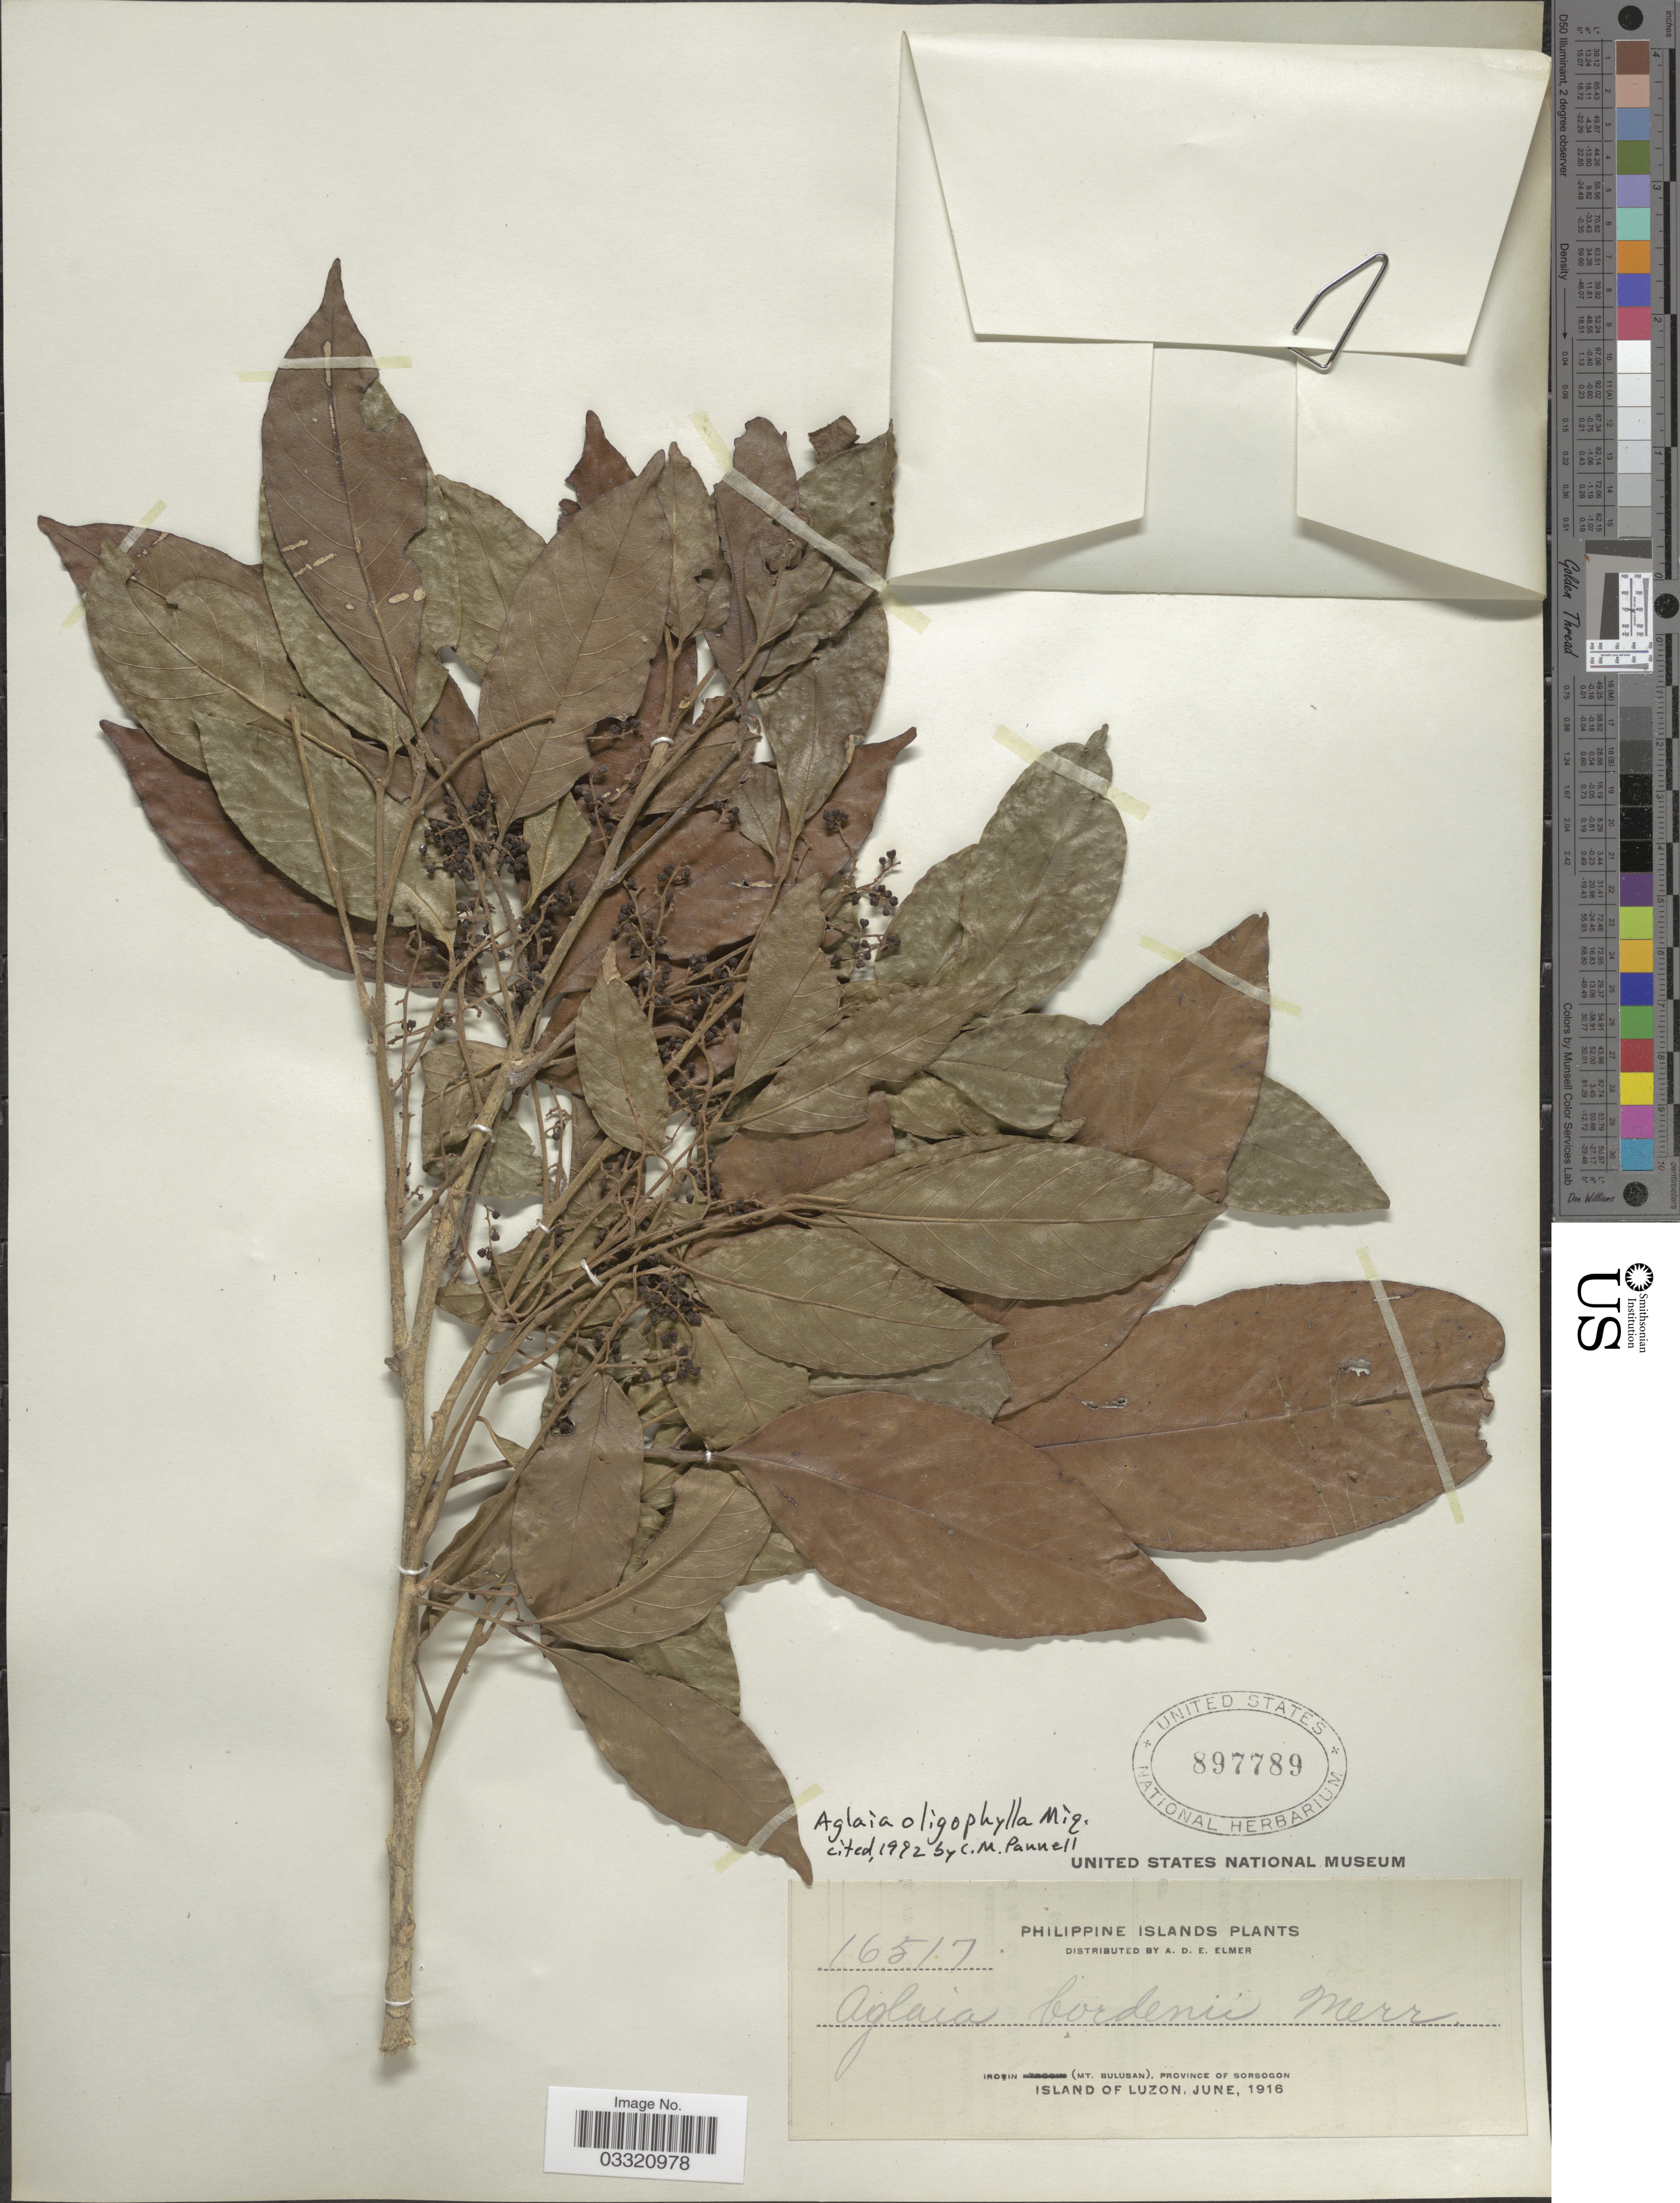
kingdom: Plantae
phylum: Tracheophyta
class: Magnoliopsida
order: Sapindales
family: Meliaceae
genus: Aglaia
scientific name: Aglaia oligophylla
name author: Miq.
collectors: A. D. E. Elmer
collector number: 16517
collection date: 1916-06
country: Philippines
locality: Irosin (Mt. Bulusan), Province of Sorsogon. Island of Luzon.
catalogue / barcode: US 897789